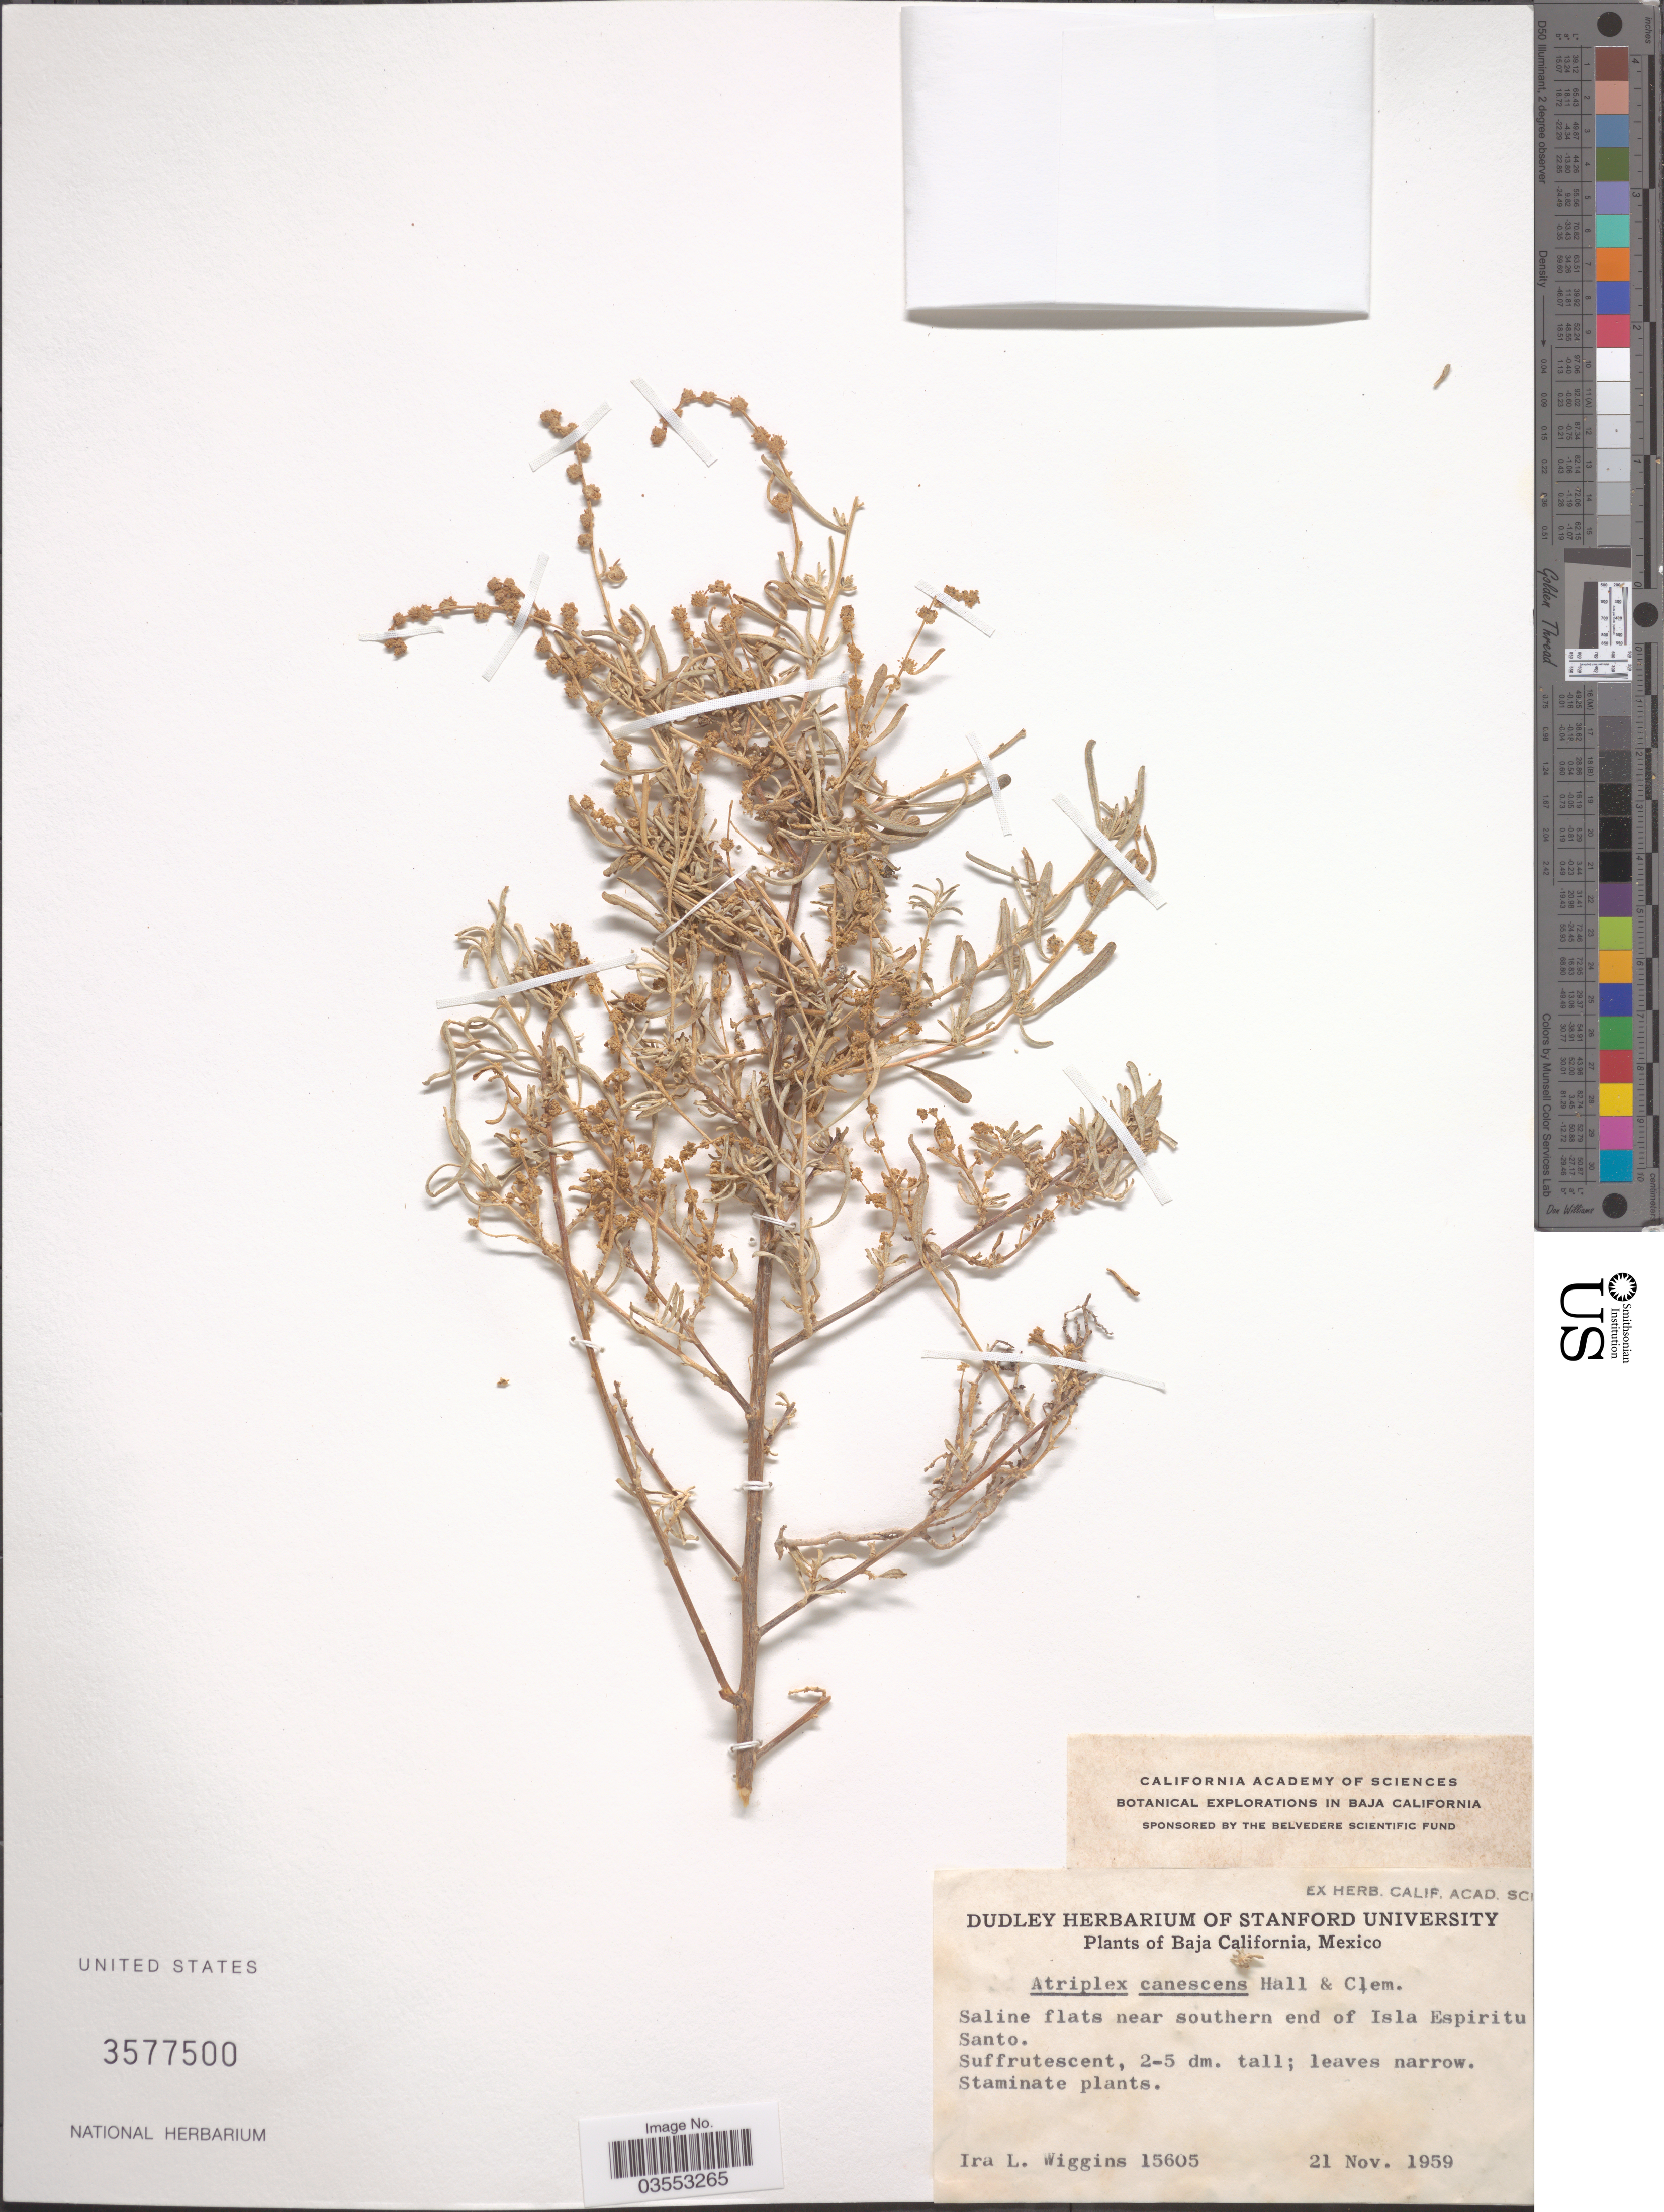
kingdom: Plantae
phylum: Tracheophyta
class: Magnoliopsida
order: Caryophyllales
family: Amaranthaceae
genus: Atriplex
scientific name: Atriplex canescens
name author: (Pursh) Nutt.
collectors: I. L. Wiggins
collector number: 15605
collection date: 1959-11-21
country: Mexico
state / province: Baja California Sur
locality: Saline flats near southern end of Isla Espiritu Santo.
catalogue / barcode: US 3577500